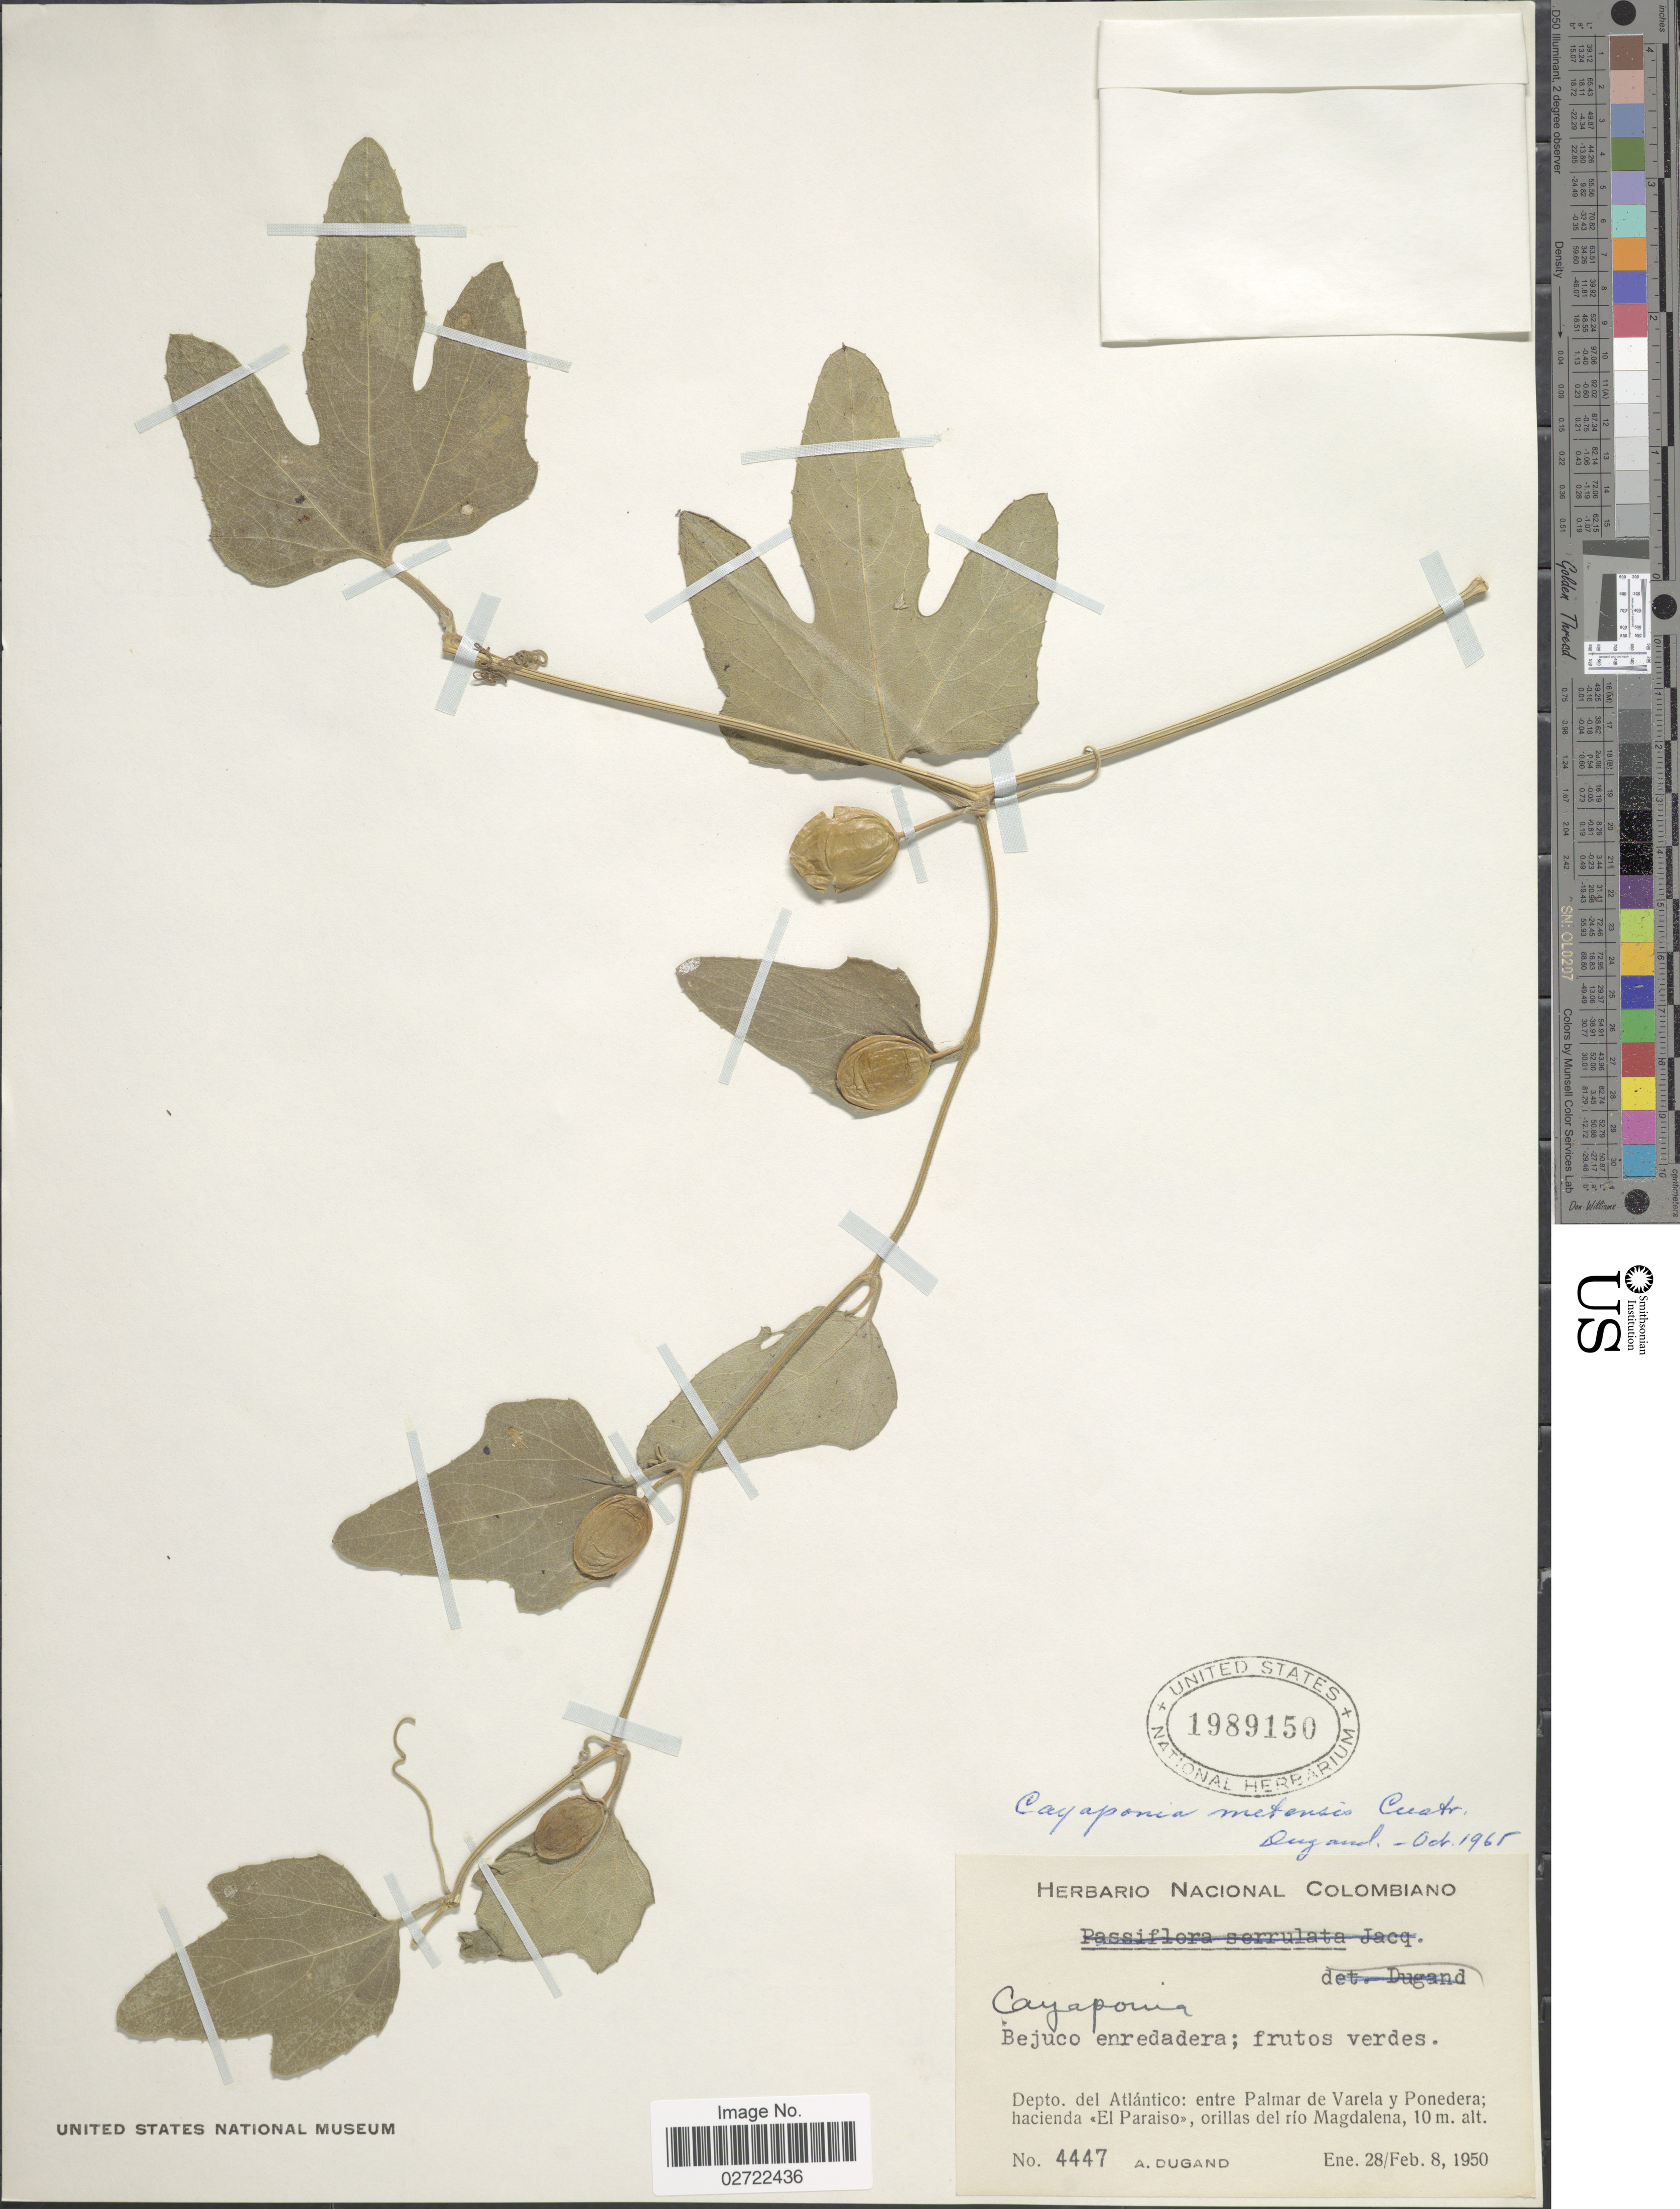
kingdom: Plantae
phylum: Tracheophyta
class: Magnoliopsida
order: Cucurbitales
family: Cucurbitaceae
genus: Cayaponia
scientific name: Cayaponia podantha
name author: Cogn.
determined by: Nee, Michael H.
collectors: A. Dugand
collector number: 4447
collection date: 1950-01-28/1950-02-08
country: Colombia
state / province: Atlántico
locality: Depto. del Atlantico: entre Palmar de Varela y Ponedera; hacienda <<El Parais>>, orillas del rio Magdalena.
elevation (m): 10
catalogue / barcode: US 1989150